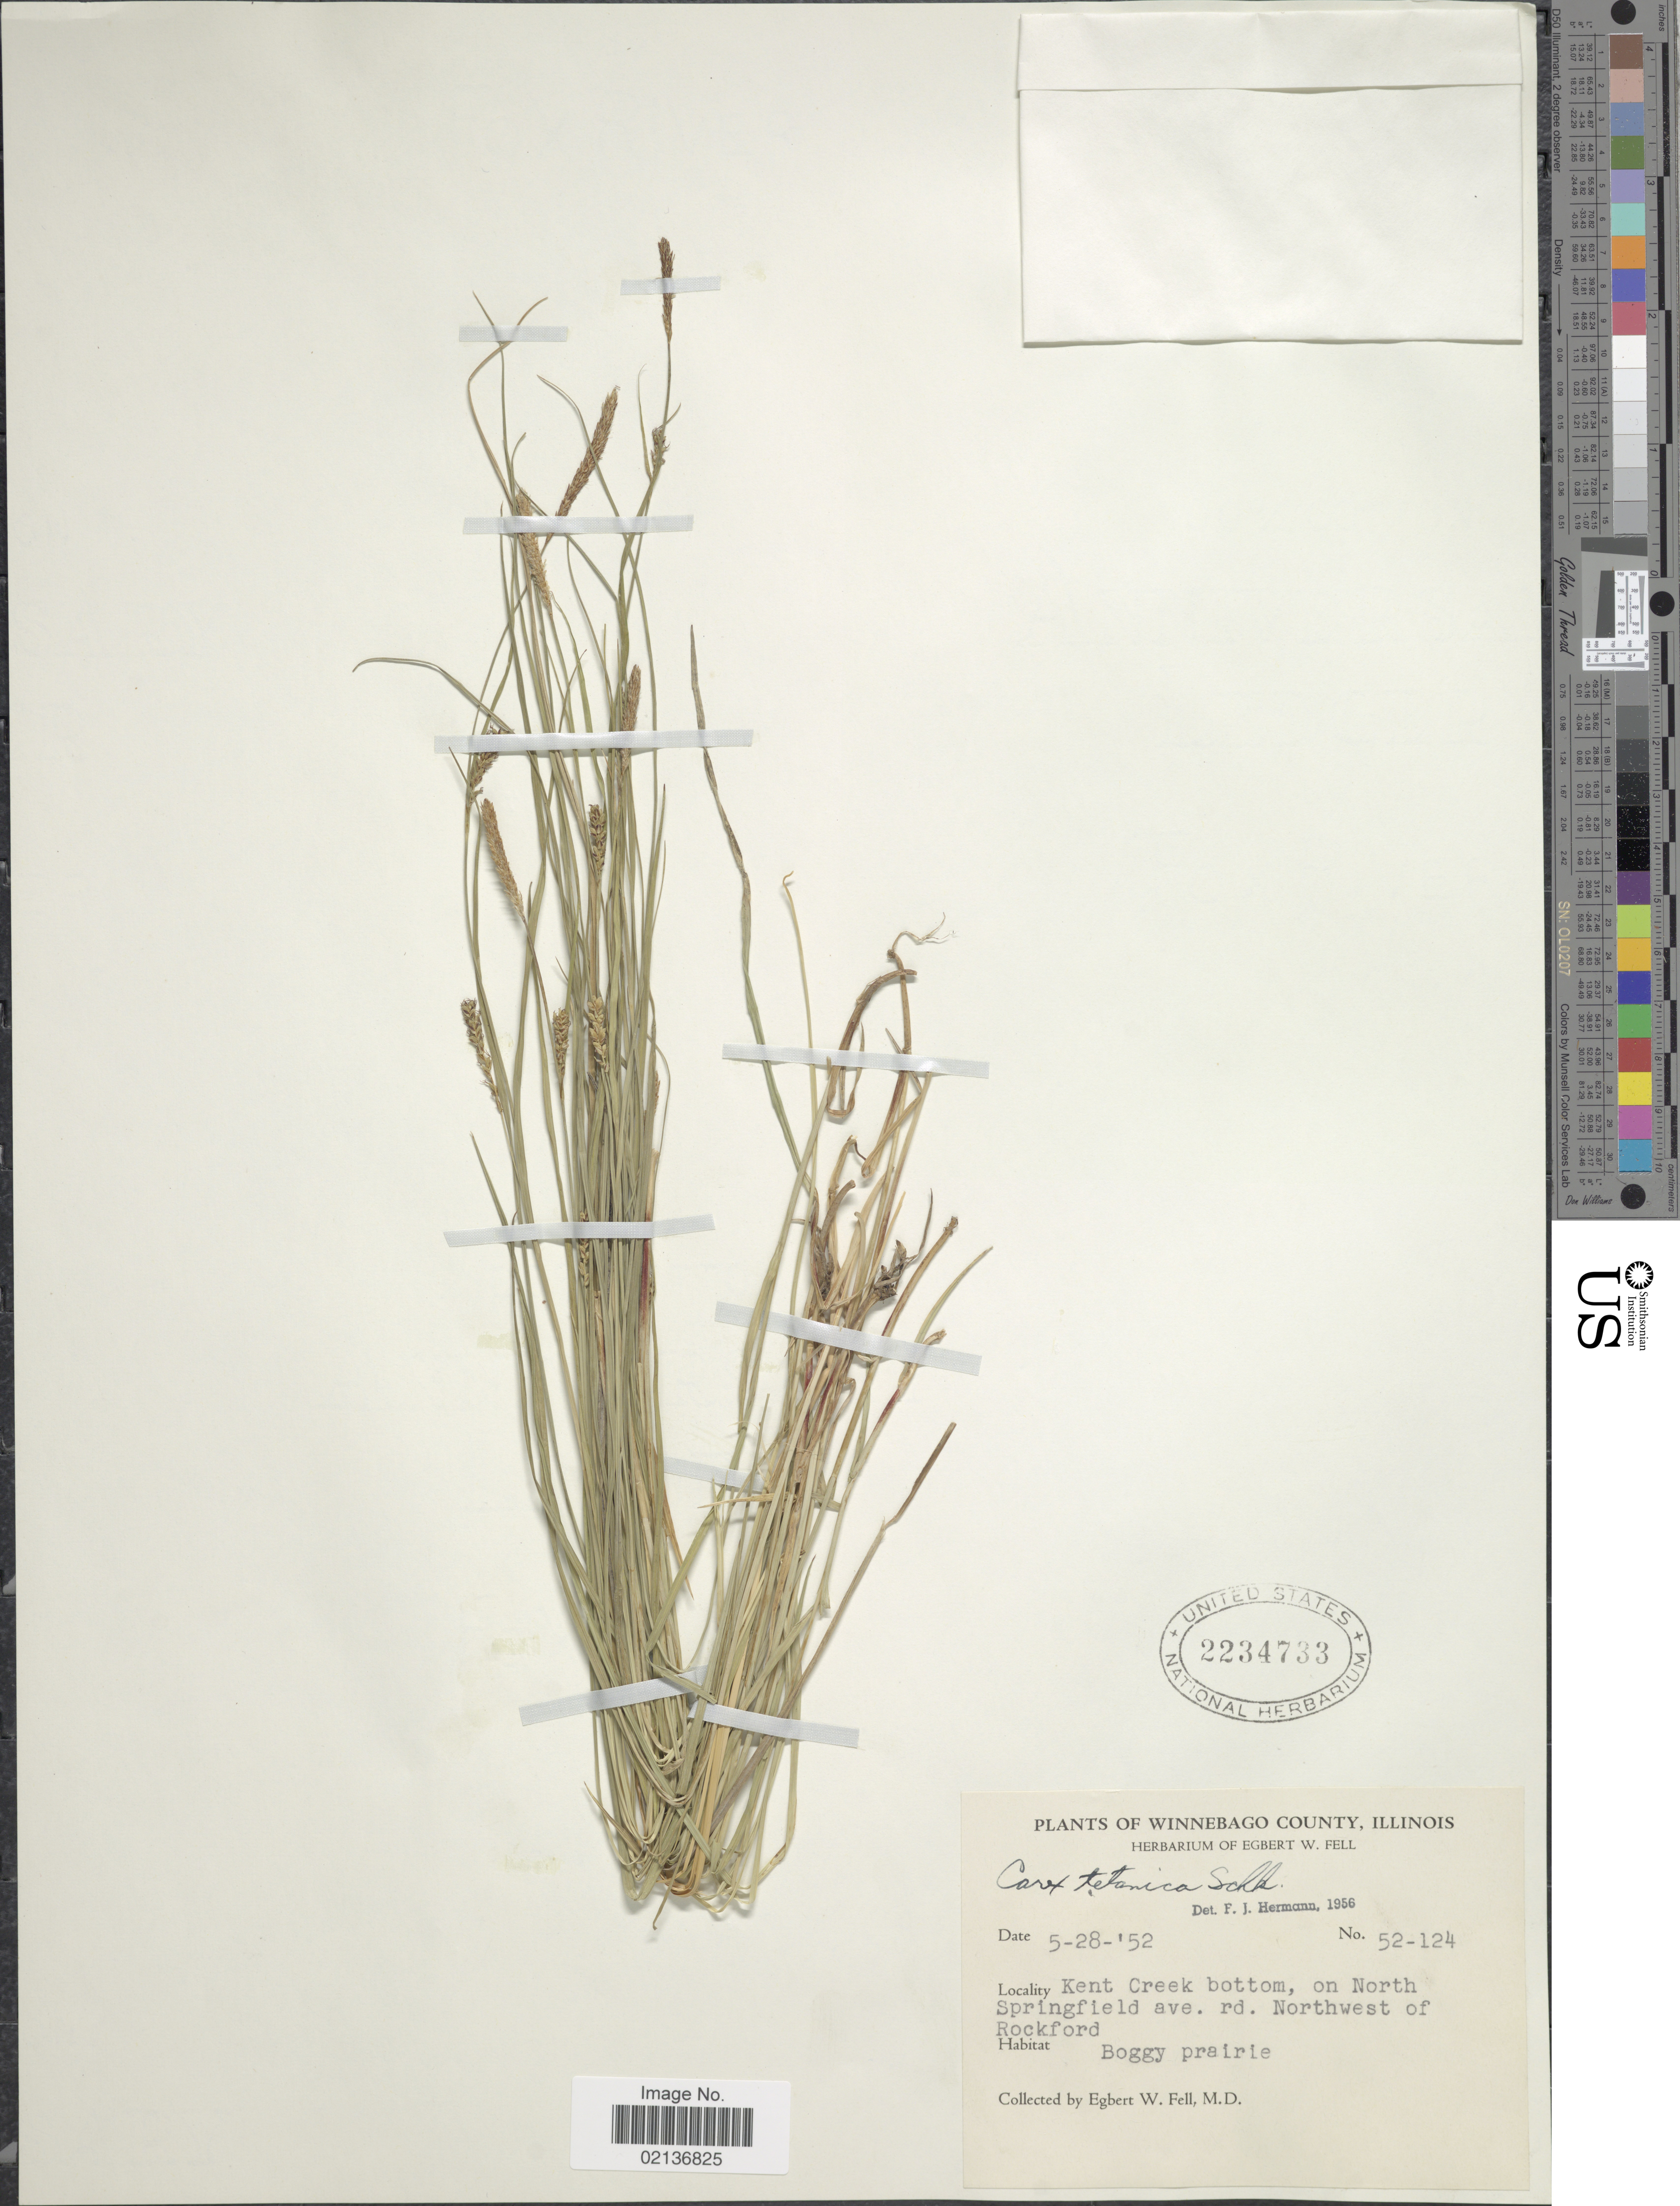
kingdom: Plantae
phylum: Tracheophyta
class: Liliopsida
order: Poales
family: Cyperaceae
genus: Carex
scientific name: Carex tetanica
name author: Schkuhr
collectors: E. Fell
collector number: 52-124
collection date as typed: Transcribed d/m/y: 28/5/52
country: United States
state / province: Illinois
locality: Winnebago County, Illinois, Kent Creek bottom, on North Springfield ave, rd. Northwest of Rockford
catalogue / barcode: US 2234733